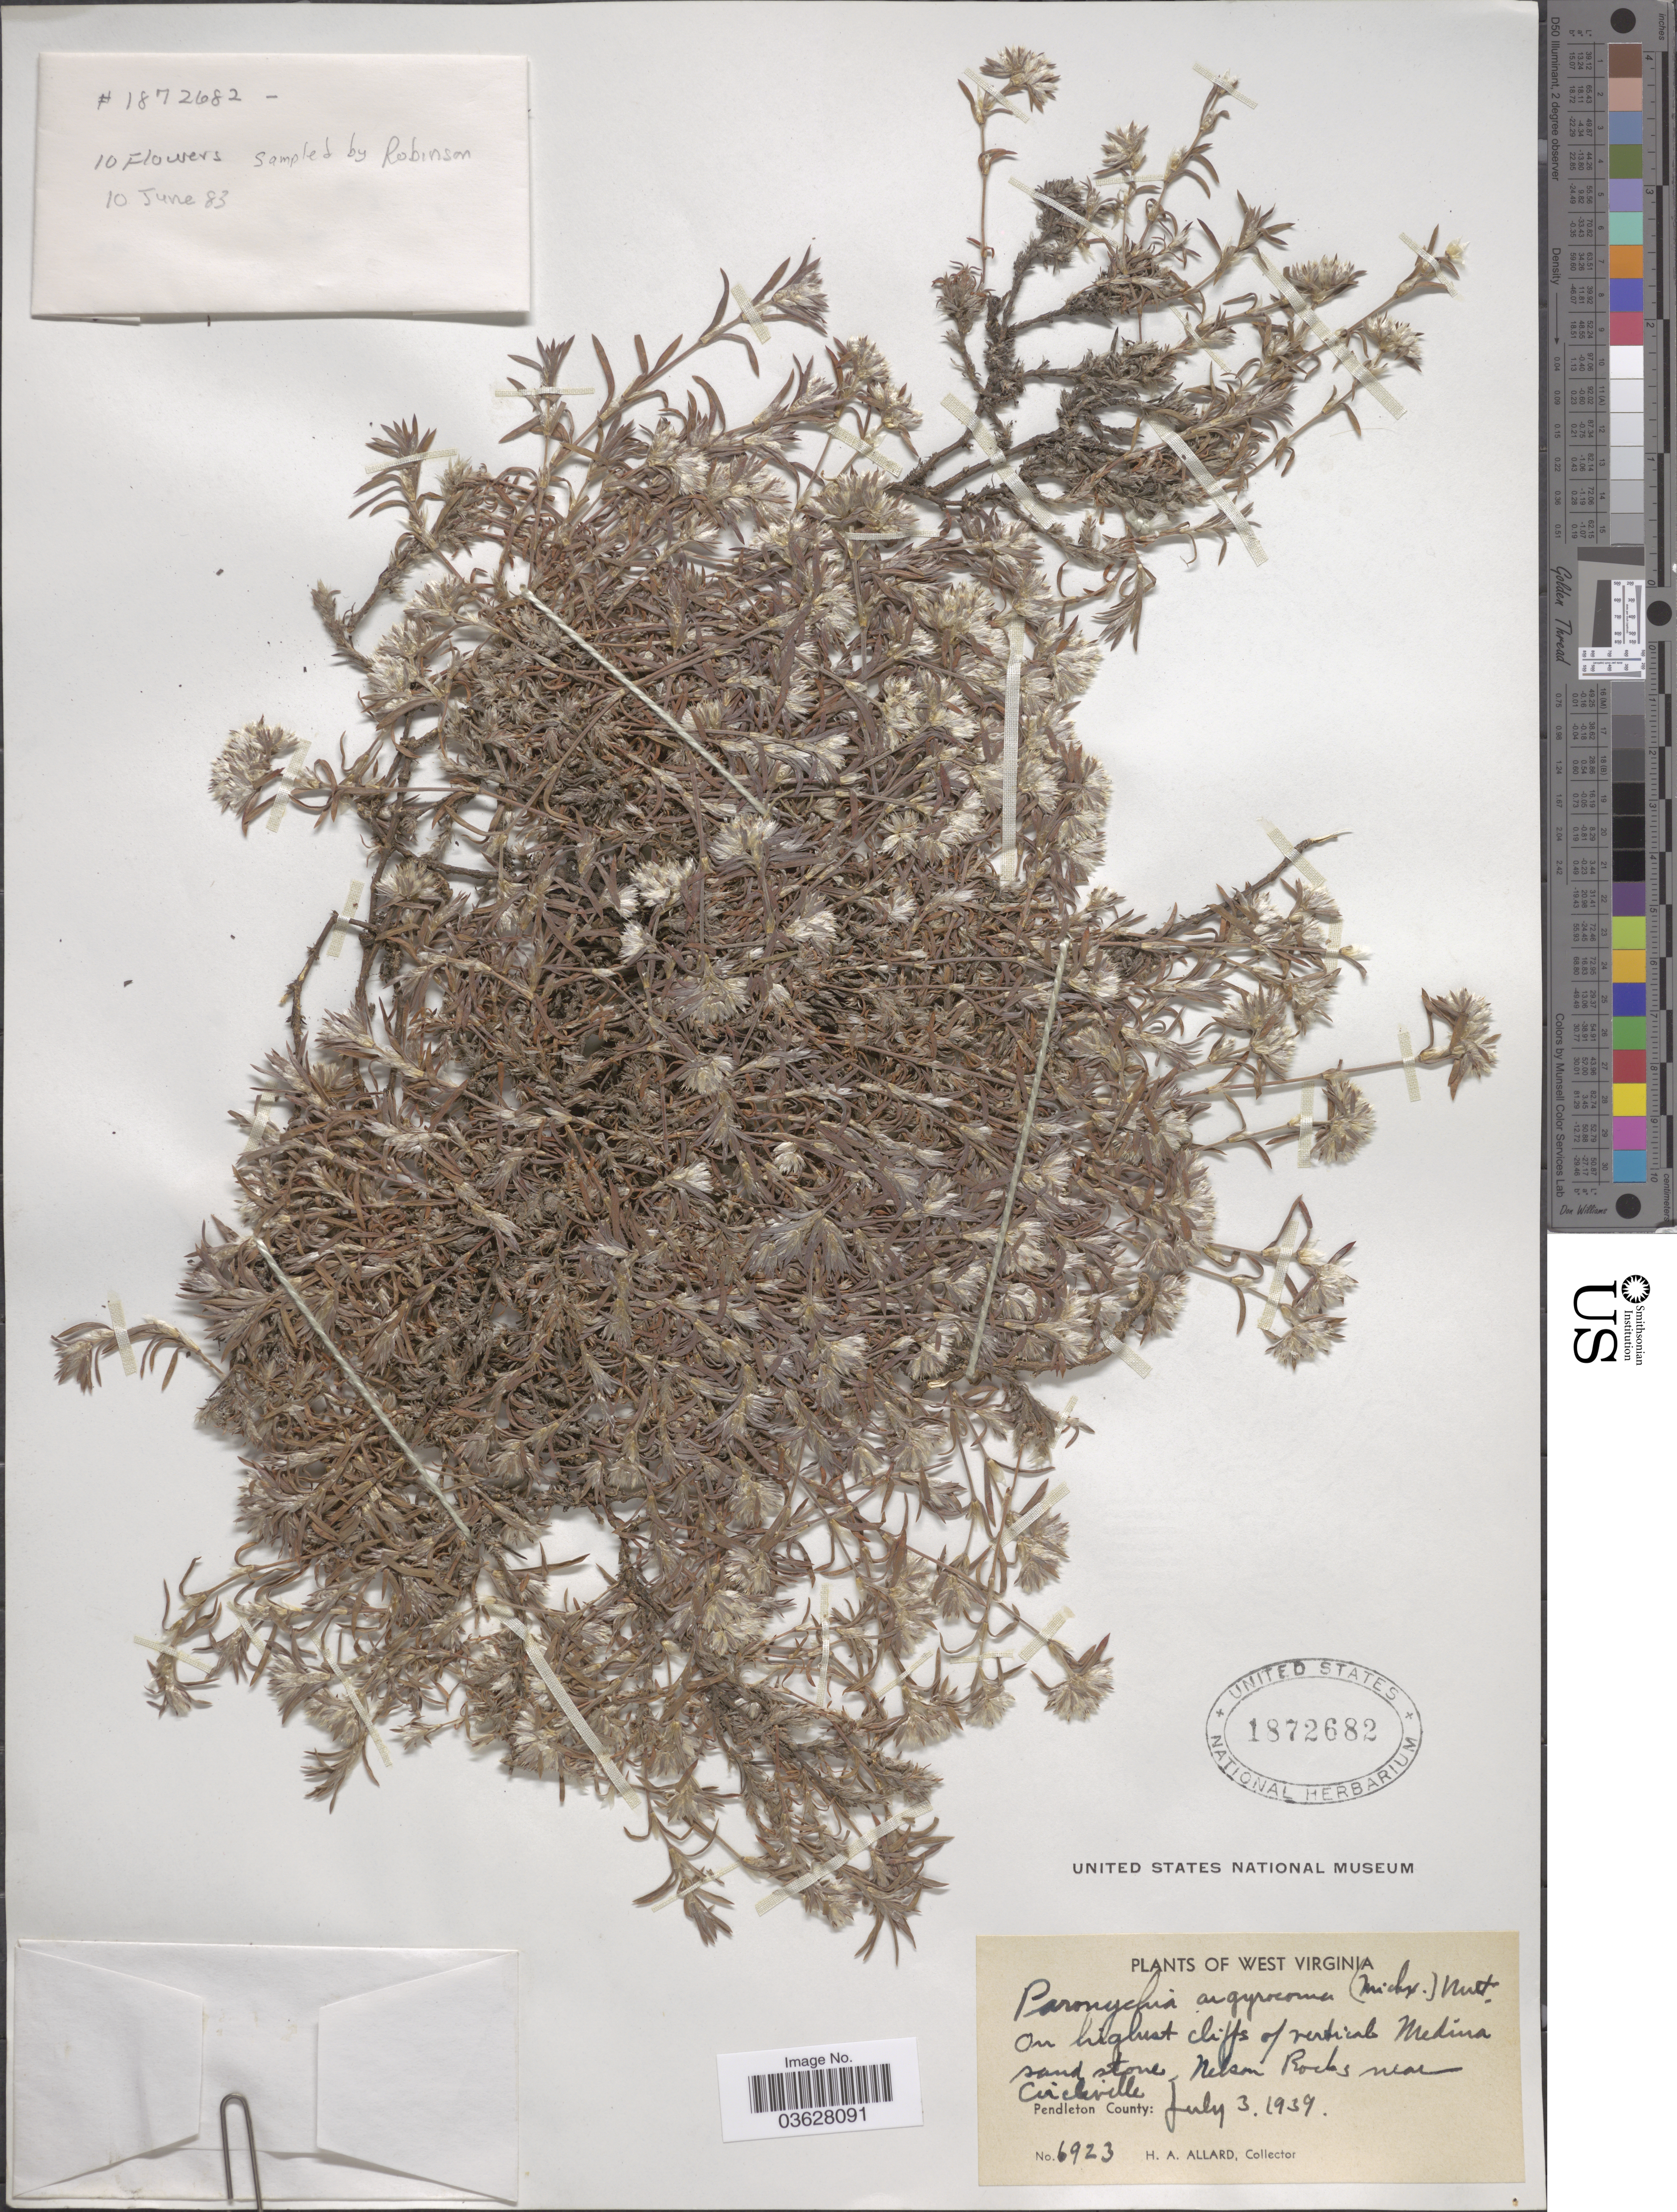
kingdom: Plantae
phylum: Tracheophyta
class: Magnoliopsida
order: Caryophyllales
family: Caryophyllaceae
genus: Paronychia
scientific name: Paronychia sp.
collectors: H. A. Allard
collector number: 6923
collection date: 1939-07-03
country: United States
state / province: West Virginia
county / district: Pendleton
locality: On highest cliffs of vertical Medina sand stone, Nelson Rocks near Circleville. Pendleton County.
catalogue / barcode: US 1872682